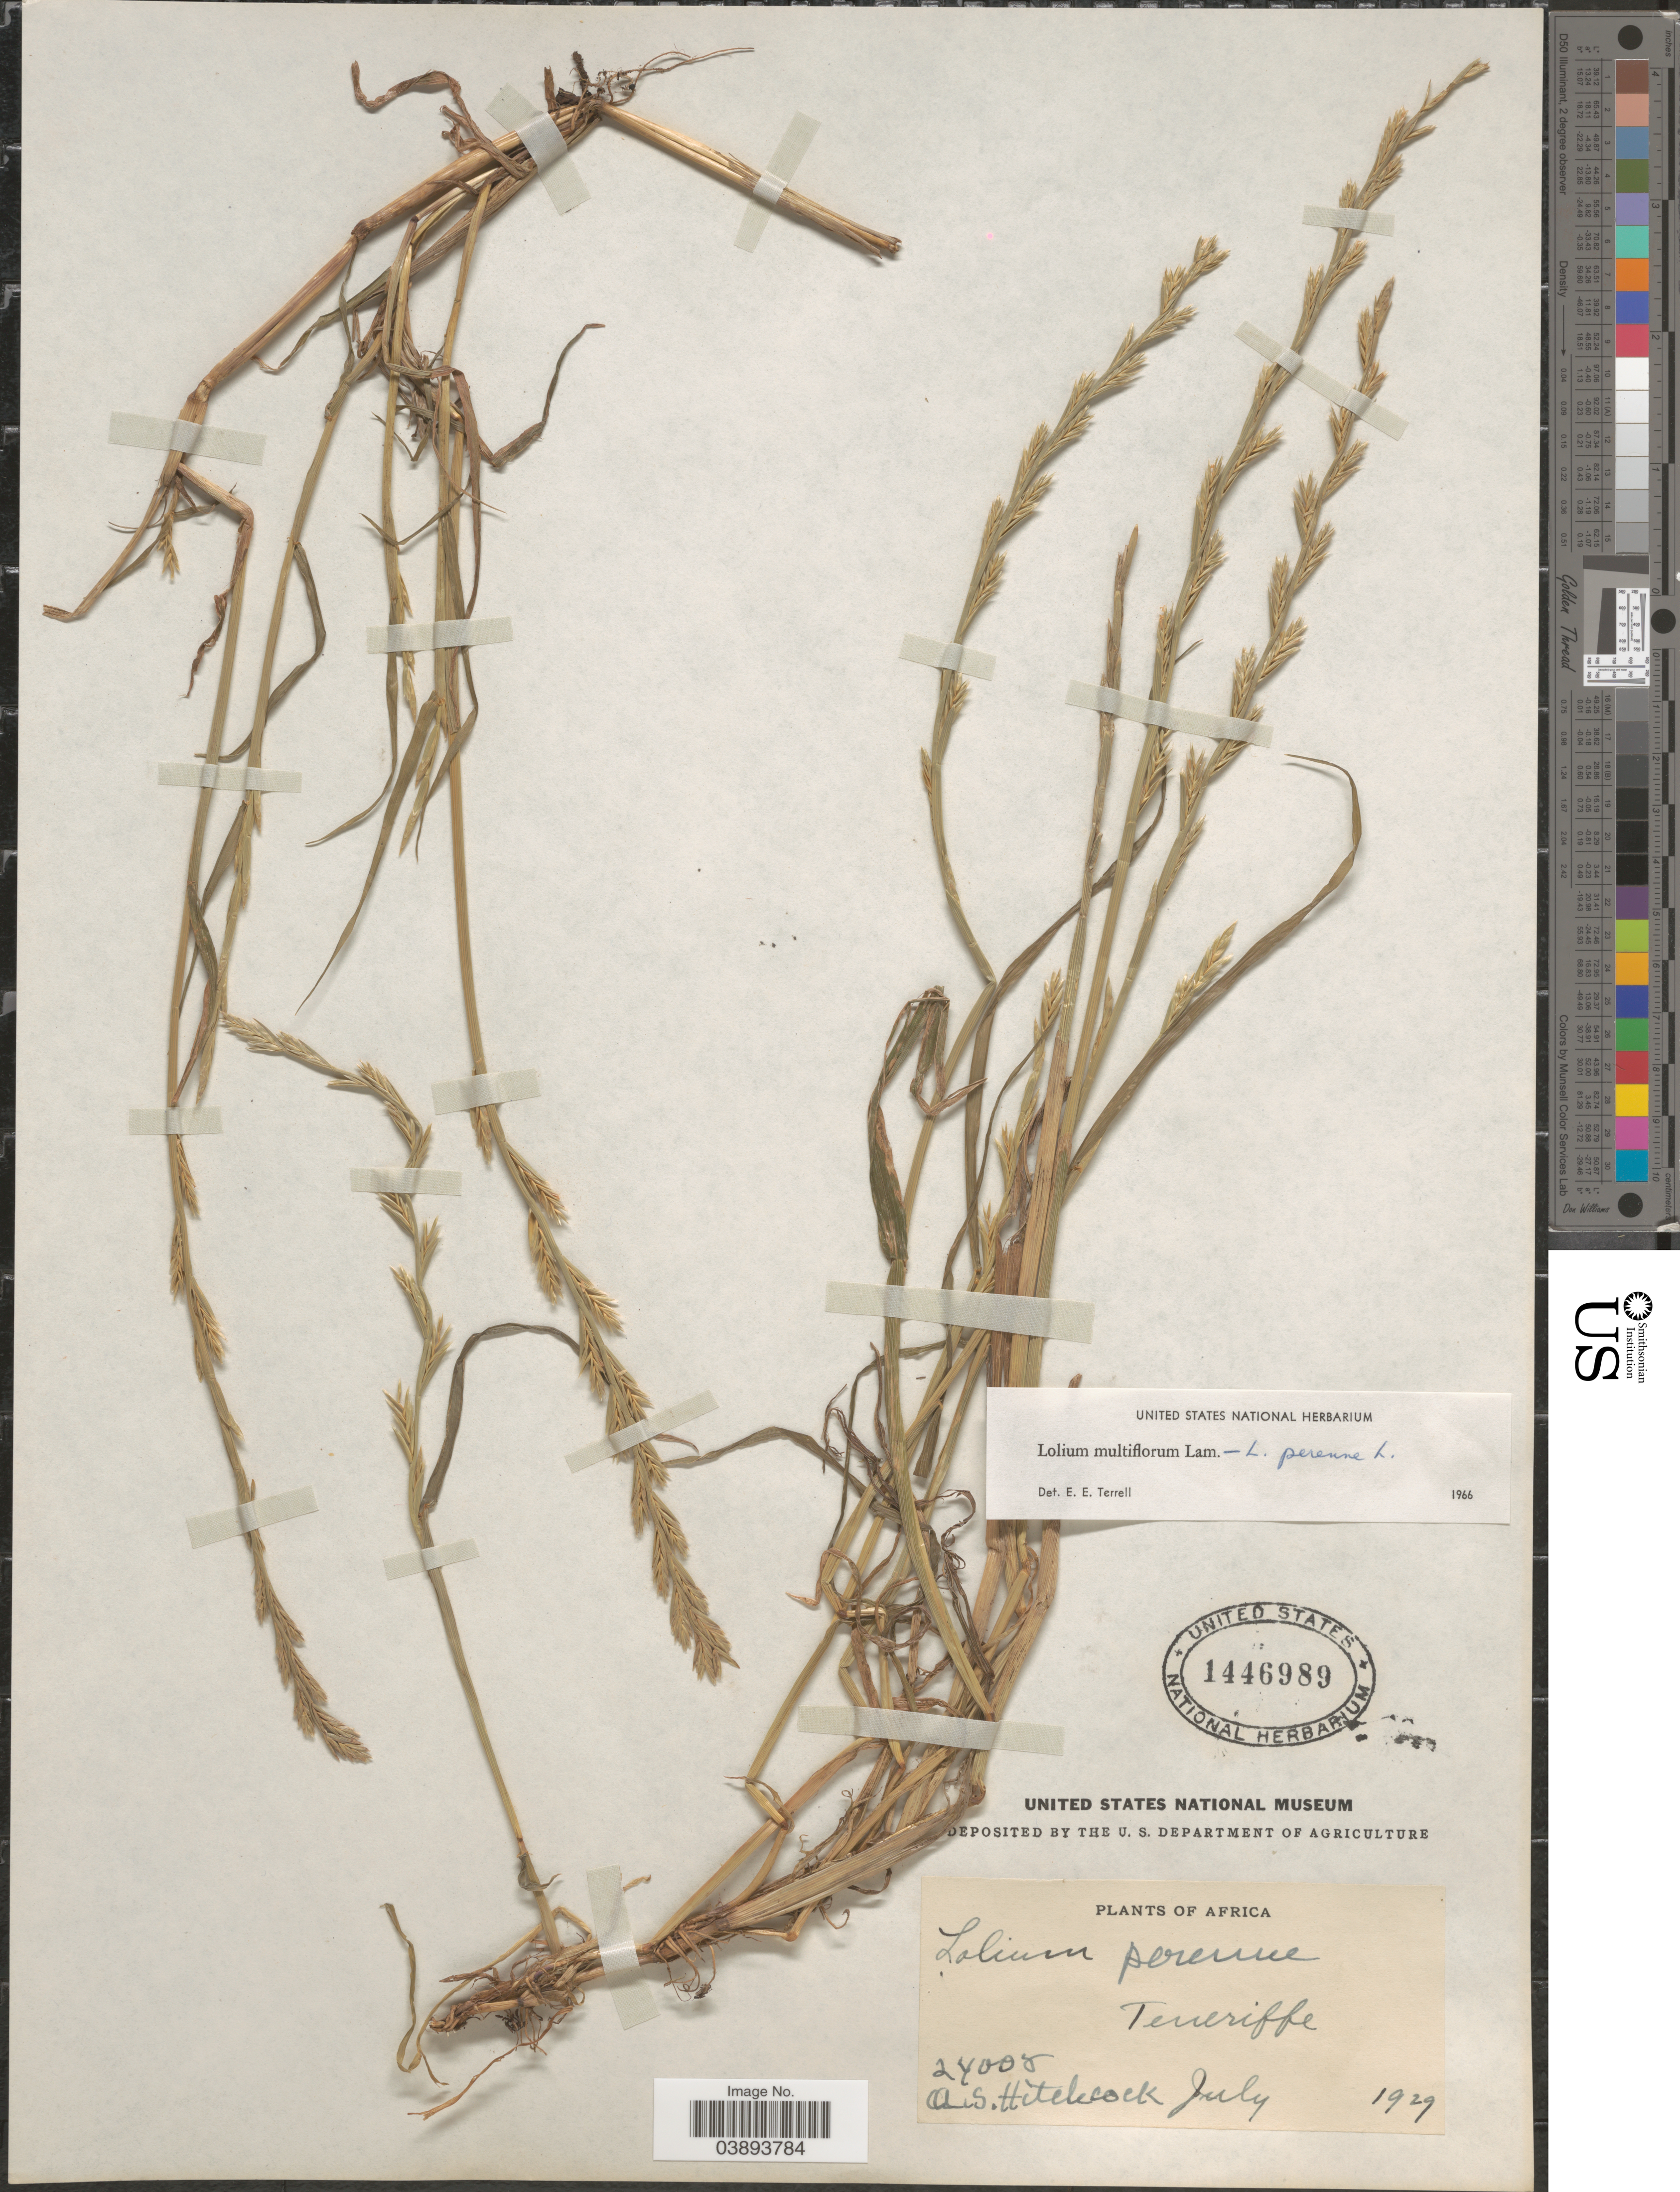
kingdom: Plantae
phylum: Tracheophyta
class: Liliopsida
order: Poales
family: Poaceae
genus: Lolium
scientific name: Lolium temulentum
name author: L.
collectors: A. S. Hitchcock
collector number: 24008*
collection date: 1929-07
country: Spain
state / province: Canarias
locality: Teneriffe.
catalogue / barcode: US 1446989